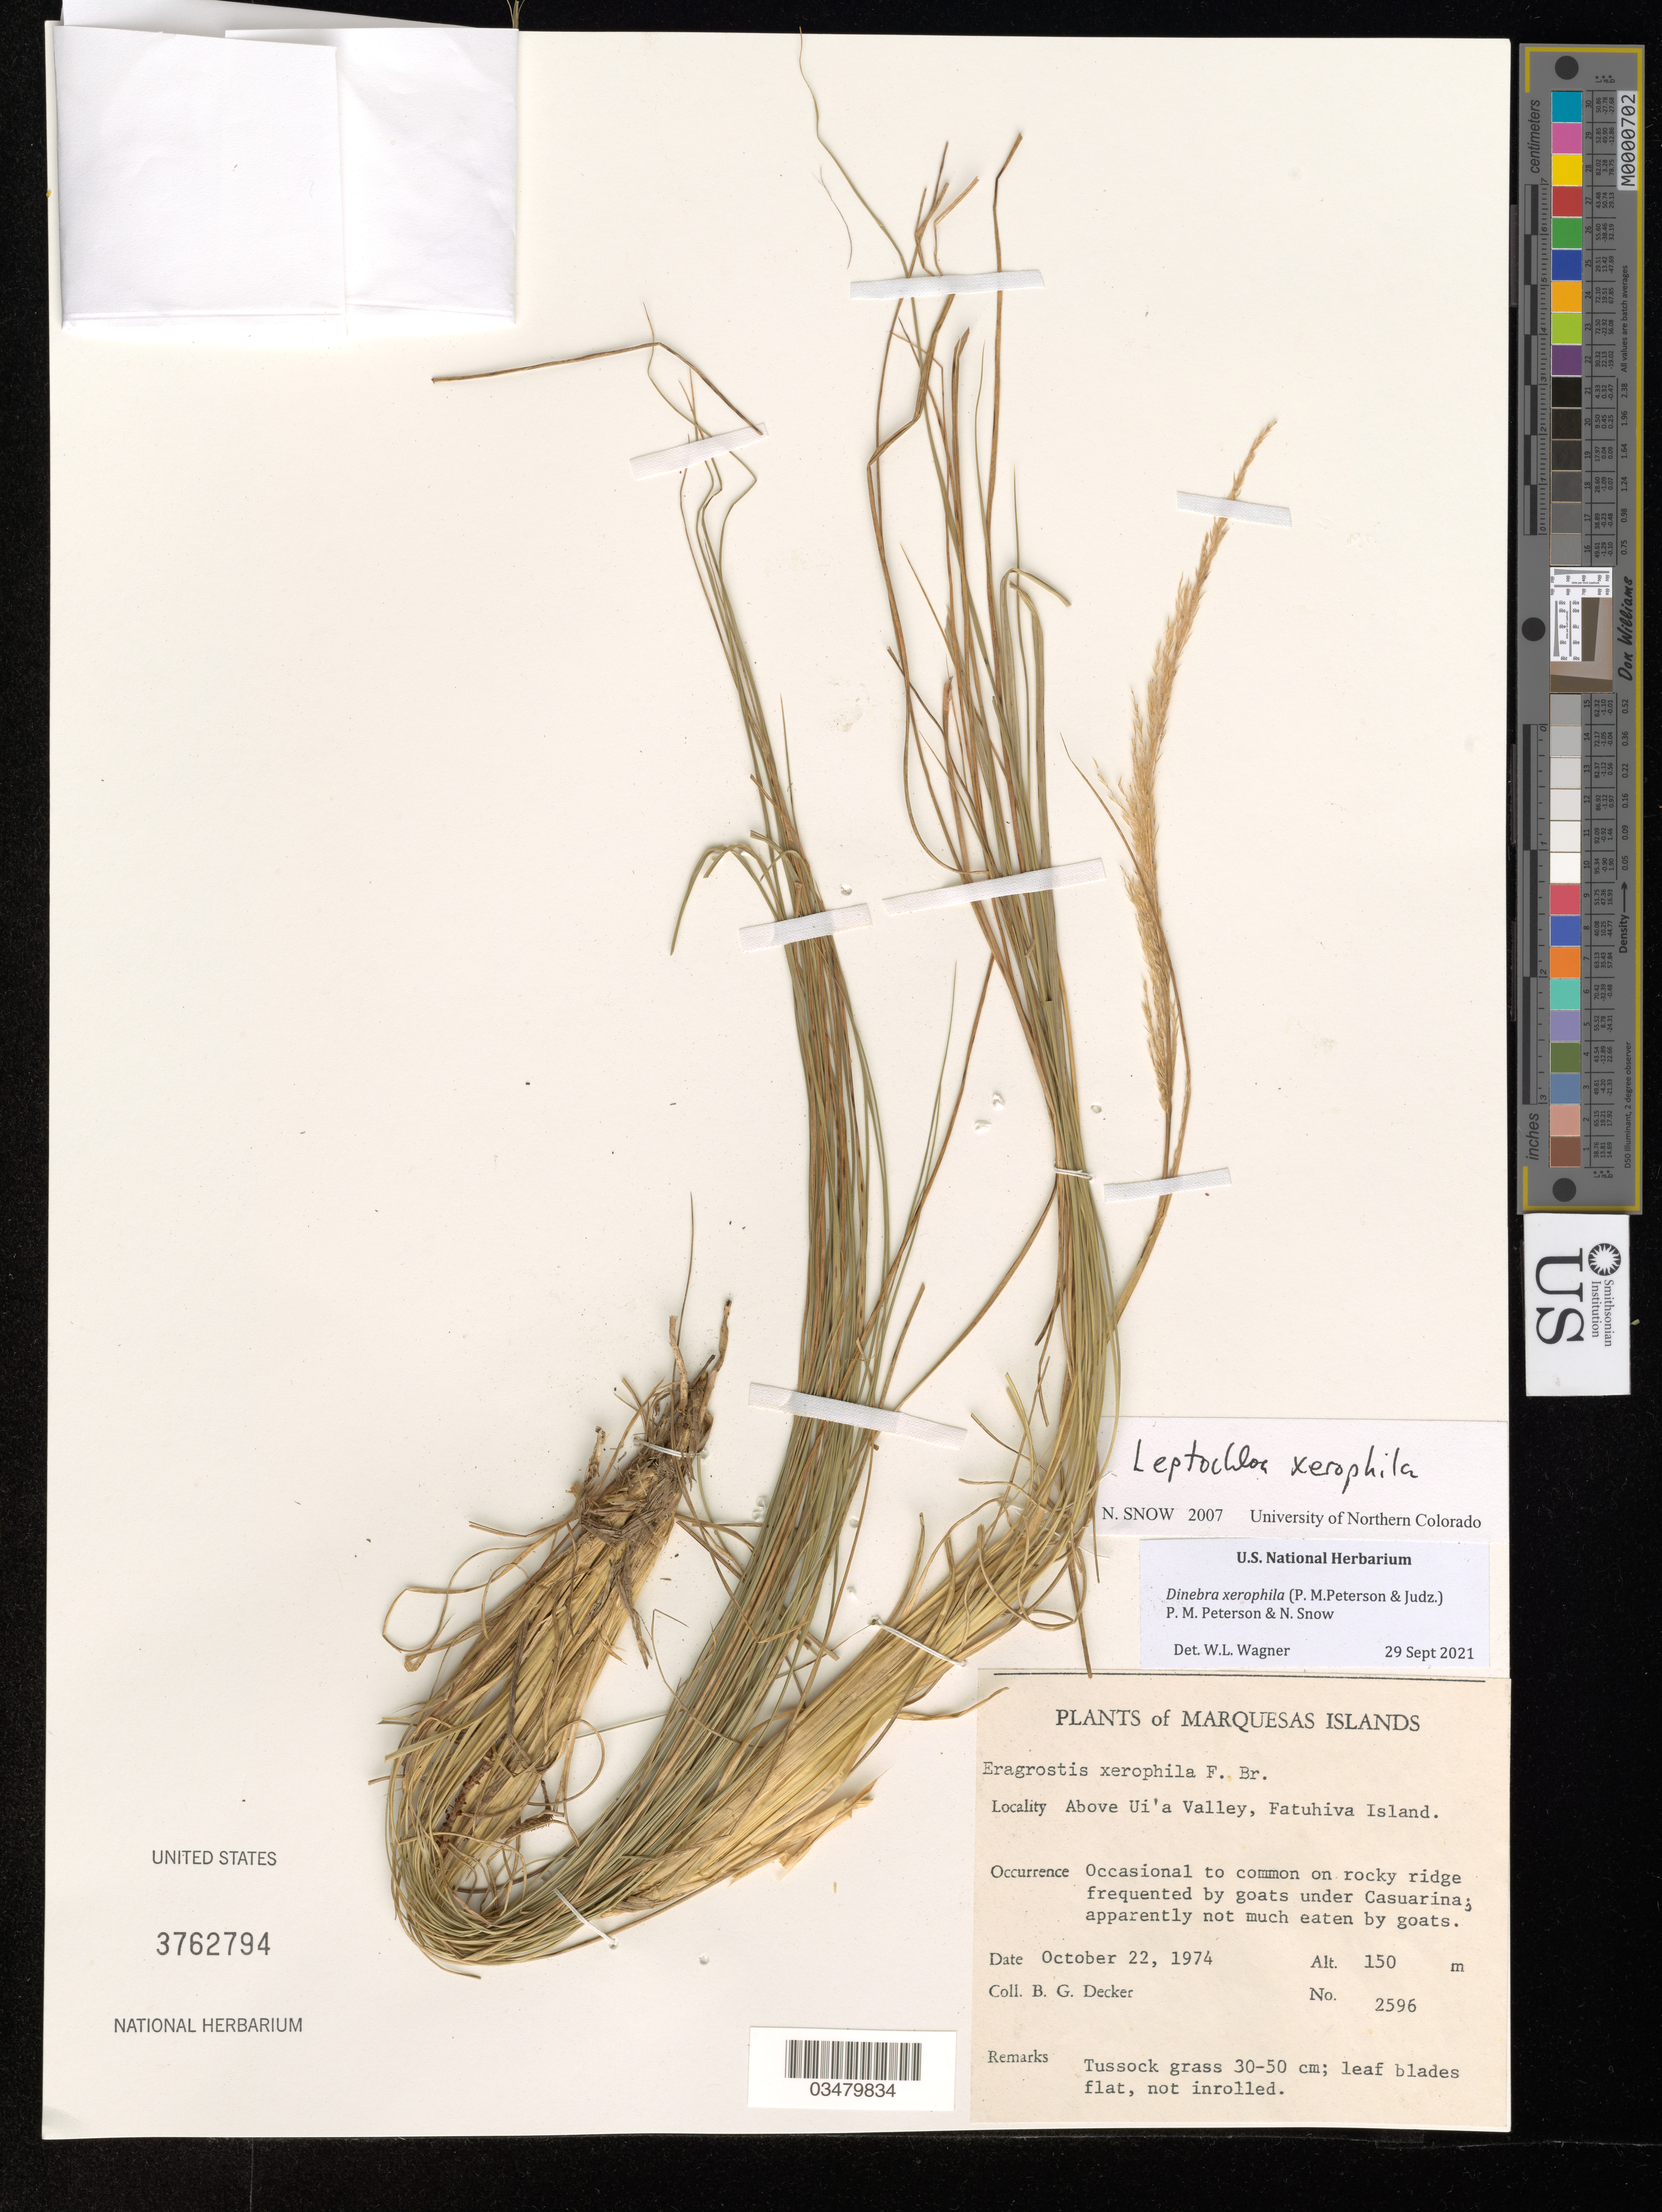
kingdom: Plantae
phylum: Tracheophyta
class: Liliopsida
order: Poales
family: Poaceae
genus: Dinebra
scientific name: Dinebra xerophila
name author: (P.M. Peterson & Judz.) P.M. Peterson & N. Snow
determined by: Wagner, W. L., (BOT), Smithsonian Institution - National Museum of Natural History (UNITED STATES)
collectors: B. G. Decker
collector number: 2596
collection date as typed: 22 October 1974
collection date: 1974-10-22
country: French Polynesia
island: Fatu Hiva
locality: above Ui'a Valley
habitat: Rocky ridge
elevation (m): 150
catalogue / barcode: US 3762794